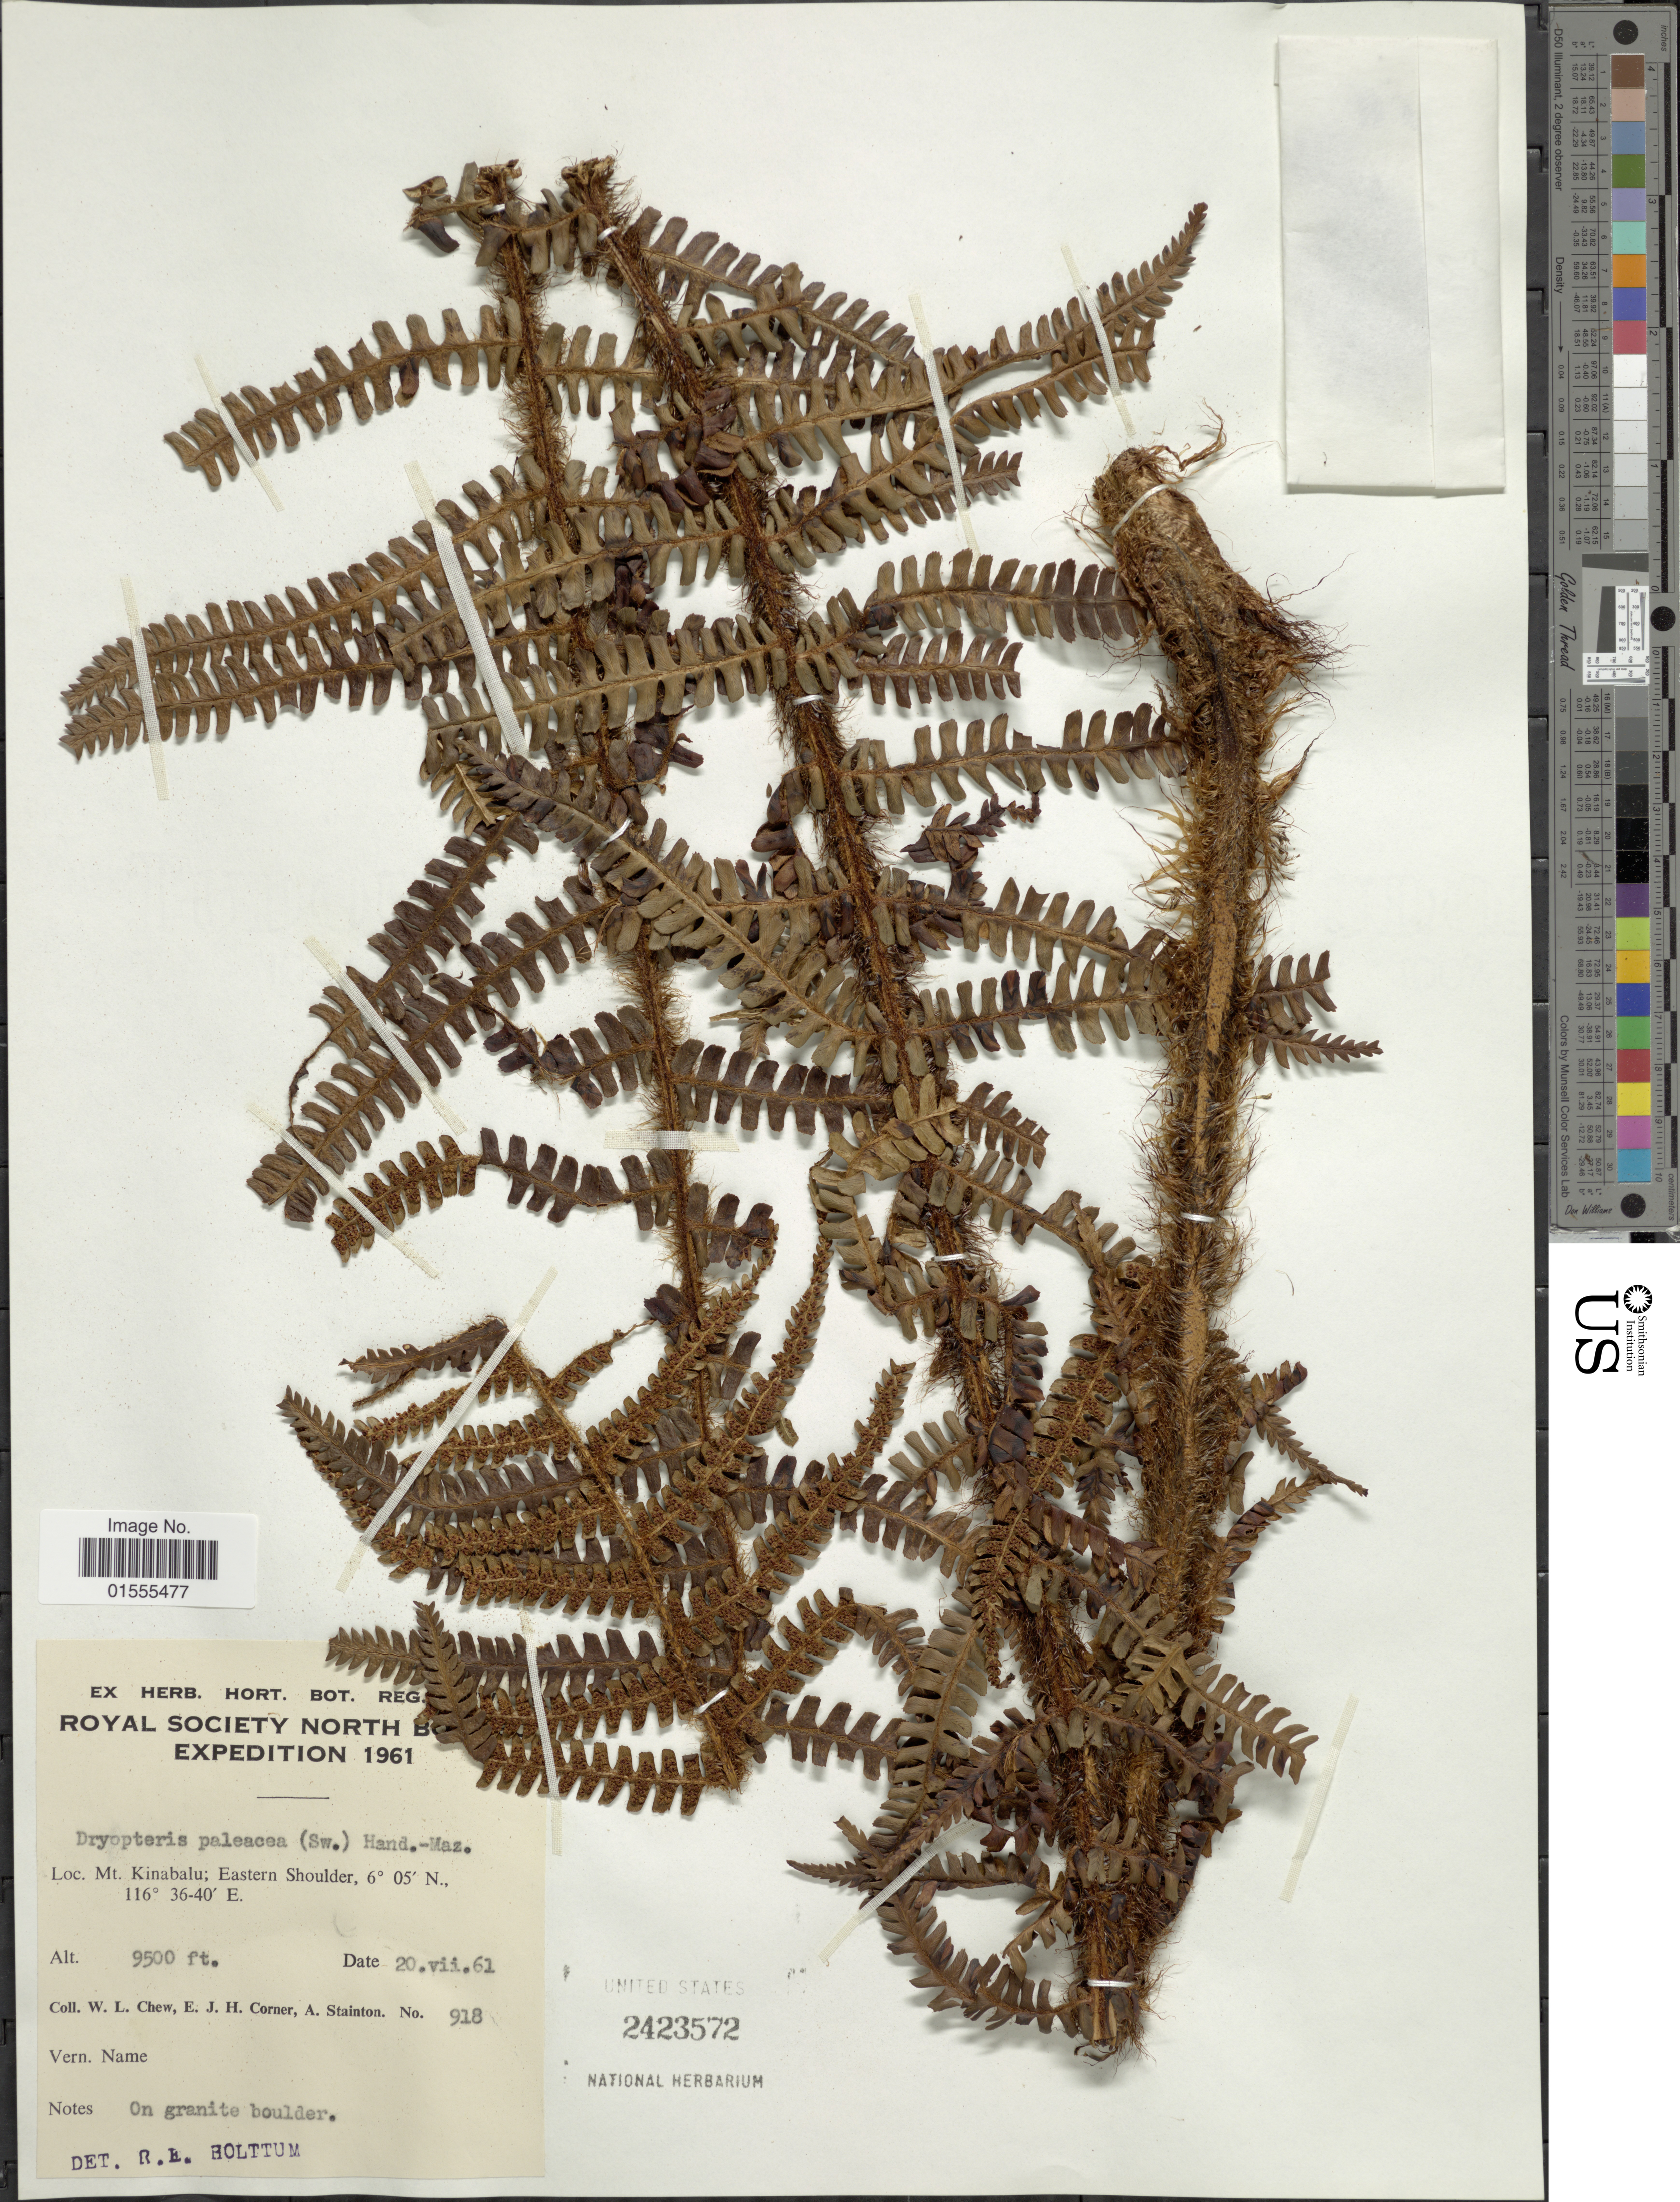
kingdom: Plantae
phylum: Tracheophyta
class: Polypodiopsida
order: Polypodiales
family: Dryopteridaceae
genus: Dryopteris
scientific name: Dryopteris wallichiana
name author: (Spreng.) Hyl.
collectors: W. Chew, E. Corner & A. Stainton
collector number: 918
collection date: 1961-07-20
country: Malaysia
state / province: Sabah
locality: Mt. Kinabalu; Eastern Shoulder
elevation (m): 2896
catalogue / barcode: US 2423572